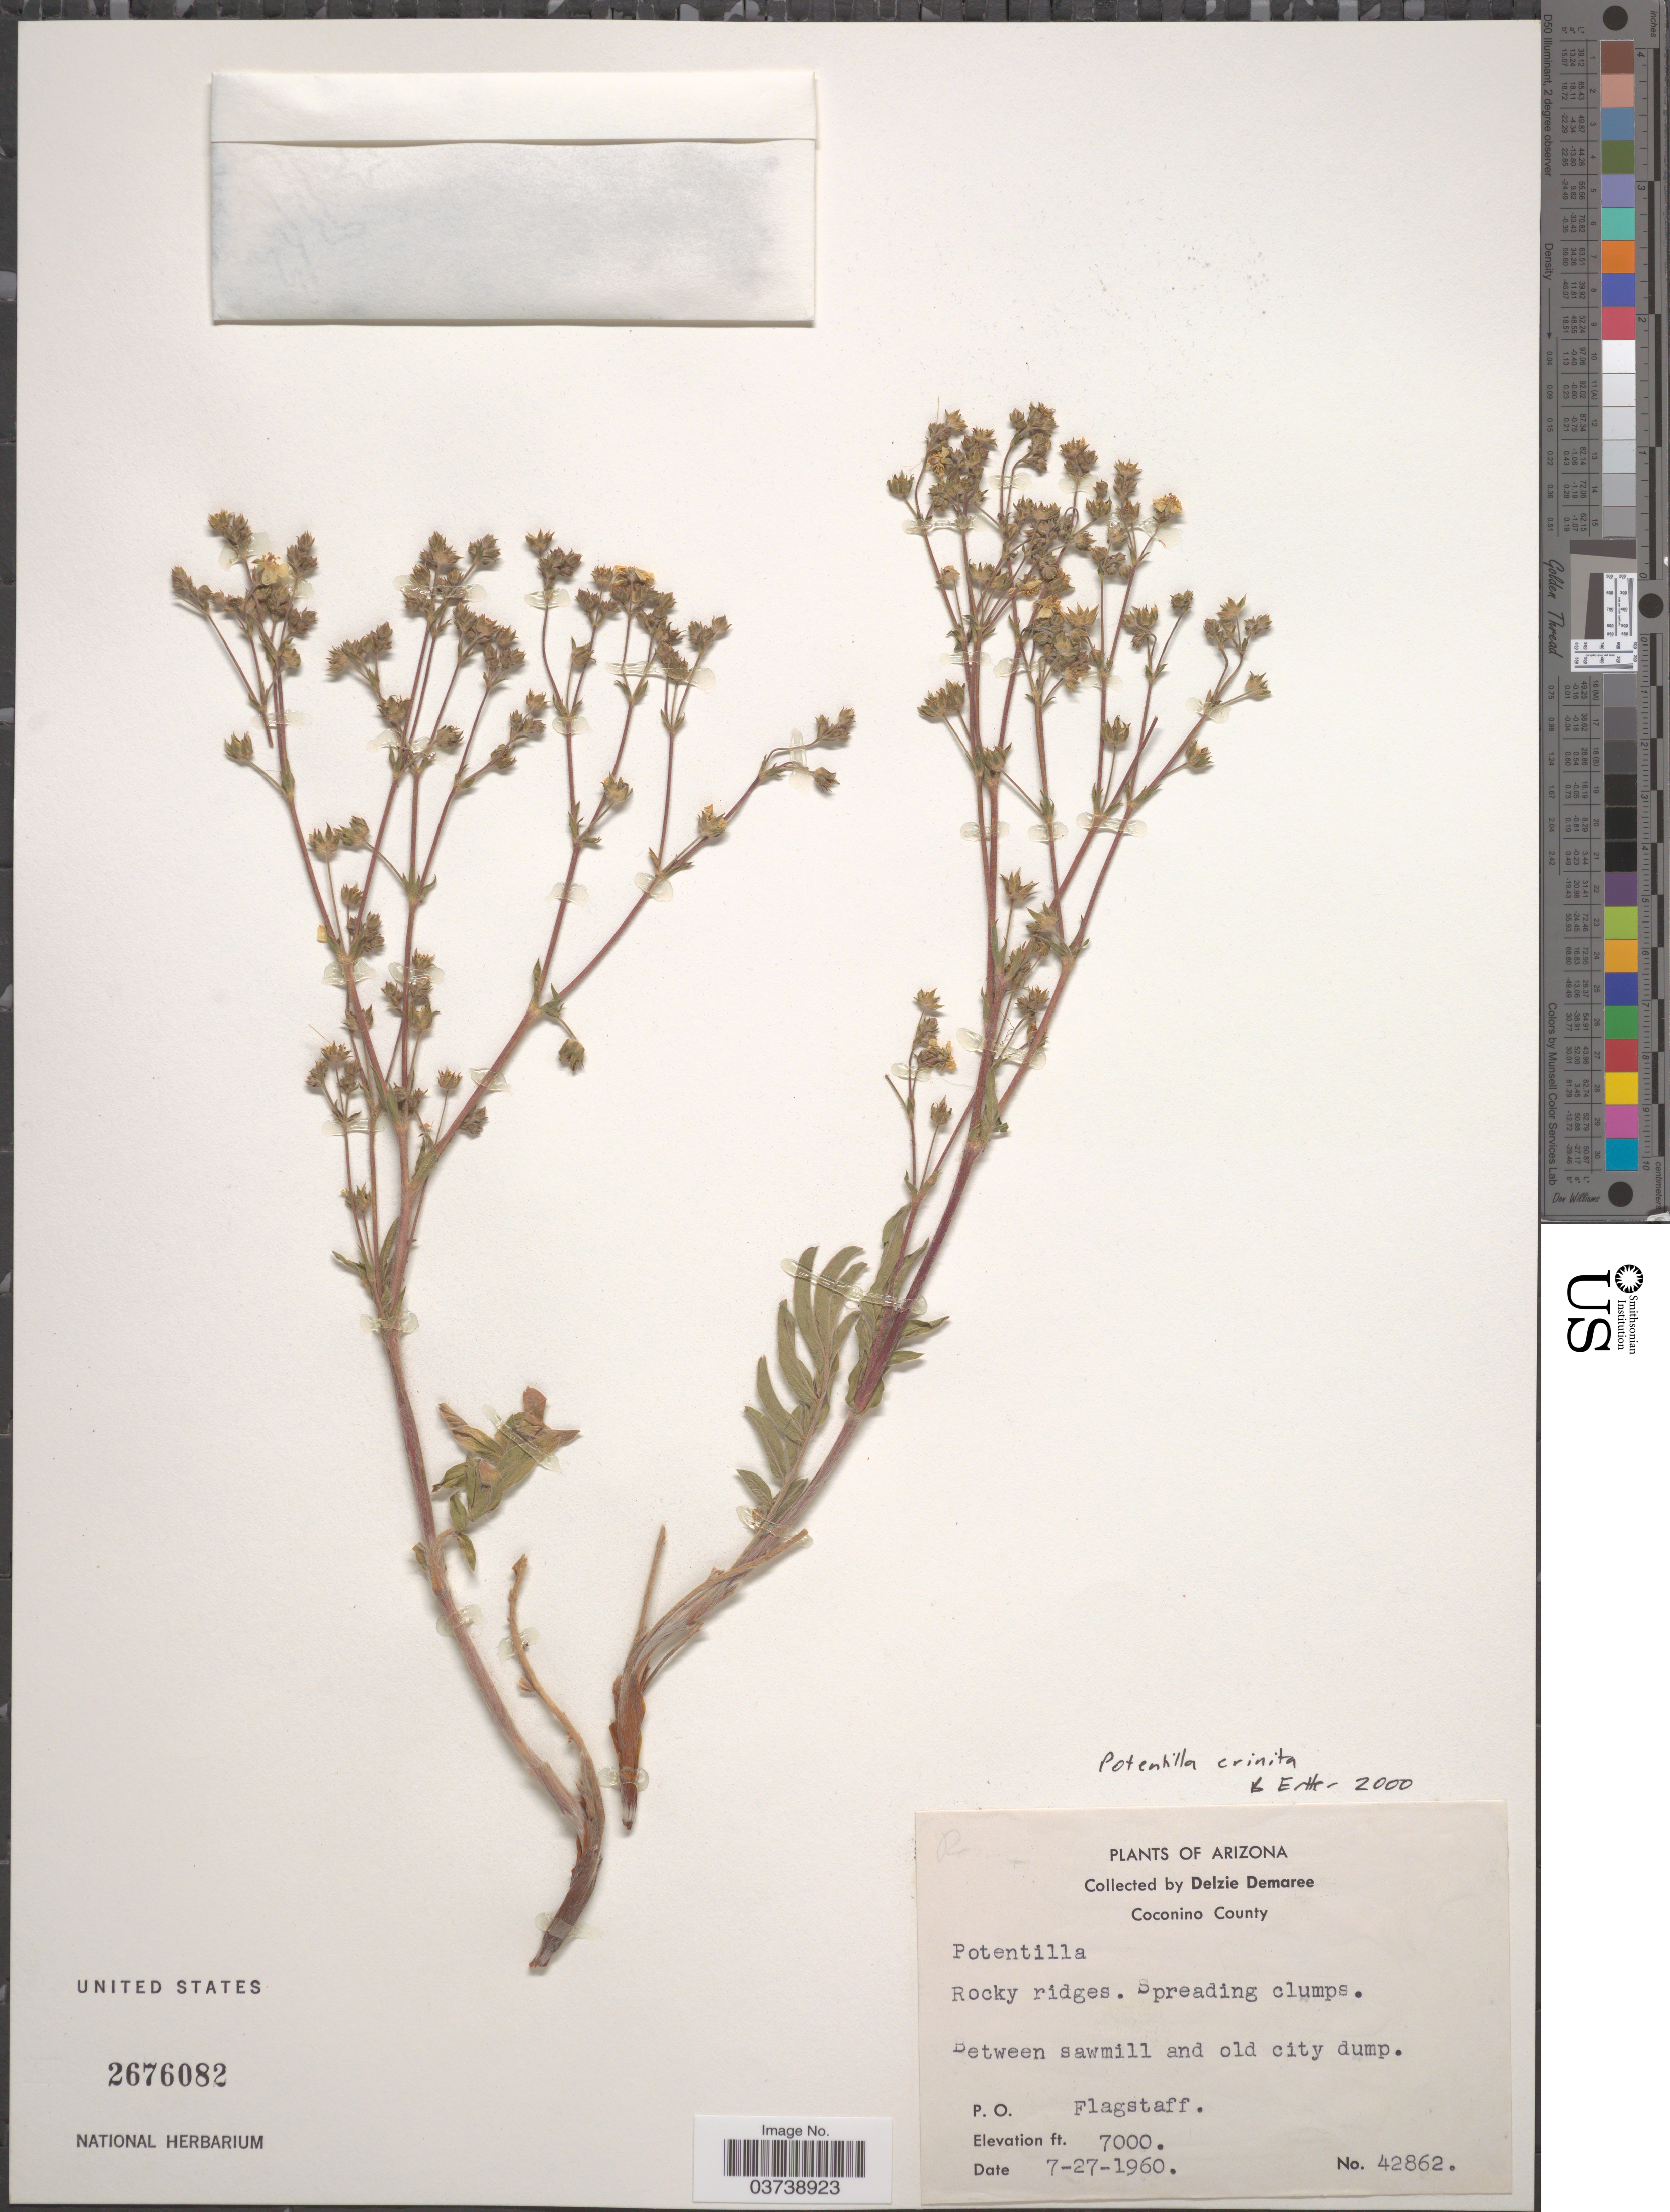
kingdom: Plantae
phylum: Tracheophyta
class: Magnoliopsida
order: Rosales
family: Rosaceae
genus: Potentilla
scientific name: Potentilla crinita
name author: A. Gray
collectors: D. Demaree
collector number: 42862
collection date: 1960-07-27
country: United States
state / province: Arizona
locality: Coconino County. Between sawmill and old city dump.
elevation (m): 2134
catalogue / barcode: US 2676082